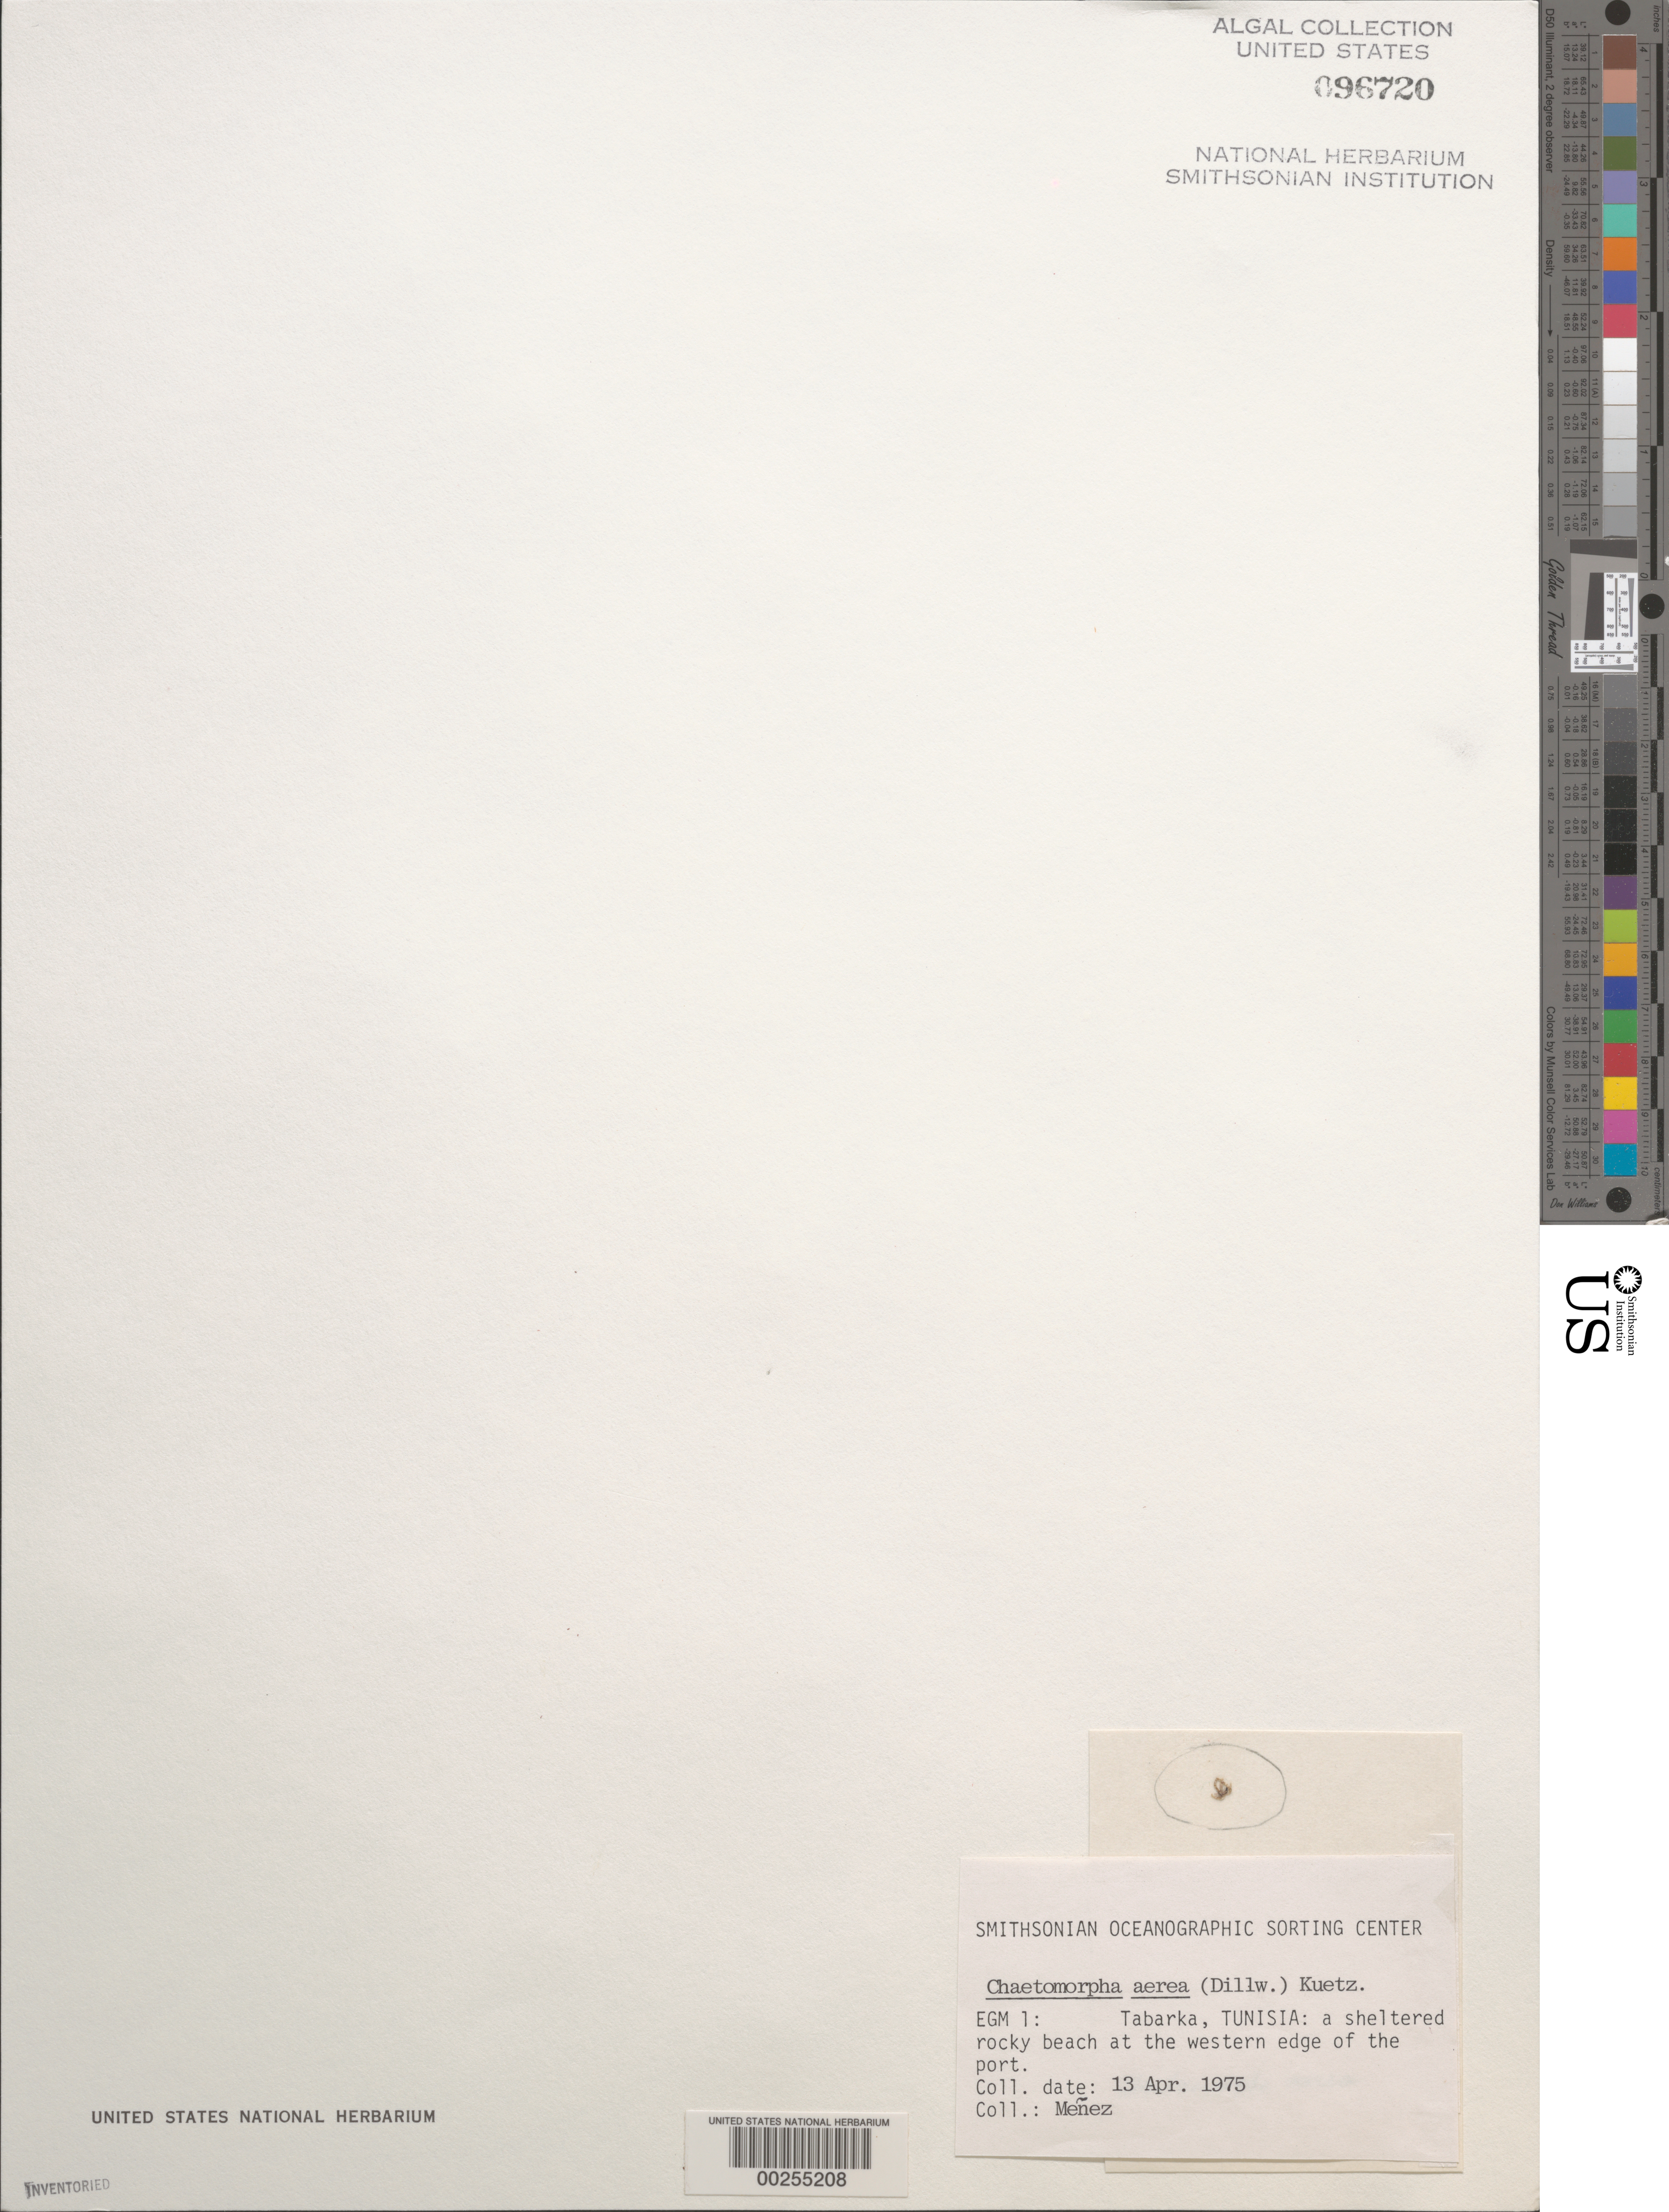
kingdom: Plantae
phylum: Chlorophyta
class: Ulvophyceae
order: Cladophorales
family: Cladophoraceae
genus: Chaetomorpha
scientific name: Chaetomorpha aerea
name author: (Dillwyn) Kütz.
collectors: Meñez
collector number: EGM 1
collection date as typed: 13 Apr 1975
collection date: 1975-04-13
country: Tunisia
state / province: Jendouba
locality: Tabarka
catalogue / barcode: US 96720